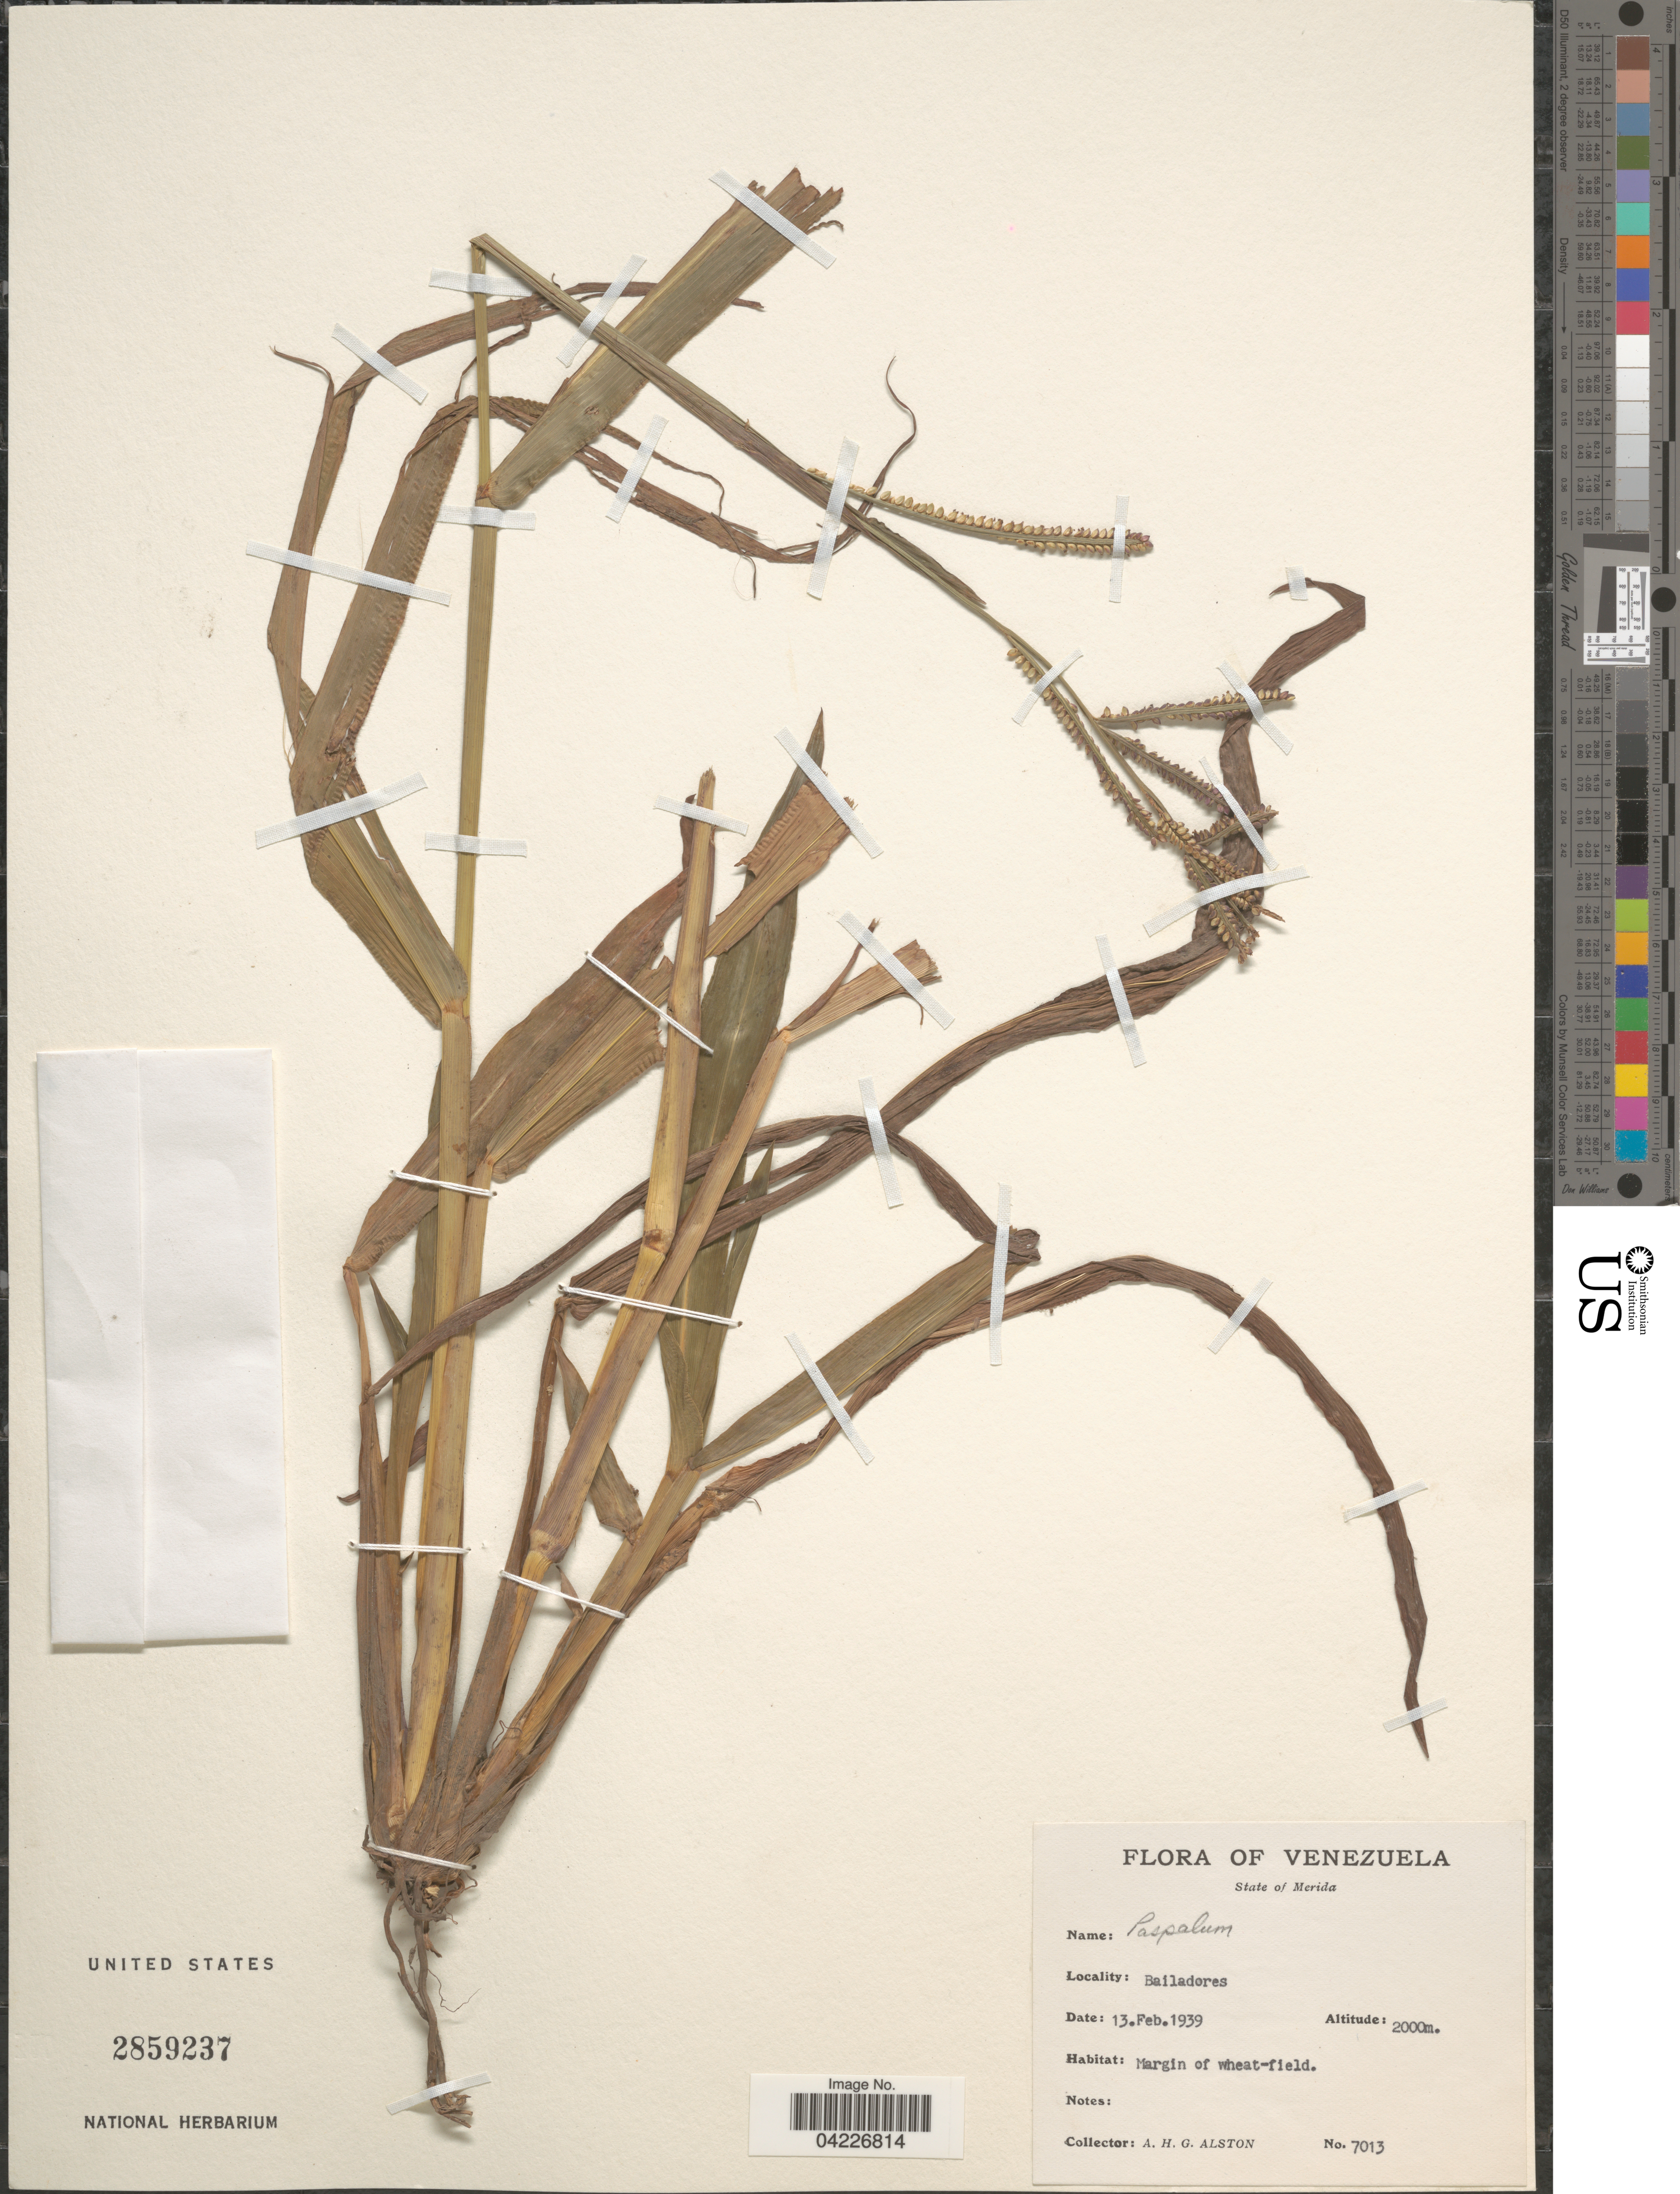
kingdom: Plantae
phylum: Tracheophyta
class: Liliopsida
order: Poales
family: Poaceae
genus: Paspalum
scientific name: Paspalum sp.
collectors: A. H. Alston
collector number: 7013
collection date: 1939-02-13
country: Venezuela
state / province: Merida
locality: Bailadores. Margin of wheat-field.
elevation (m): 2000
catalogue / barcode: US 2859237